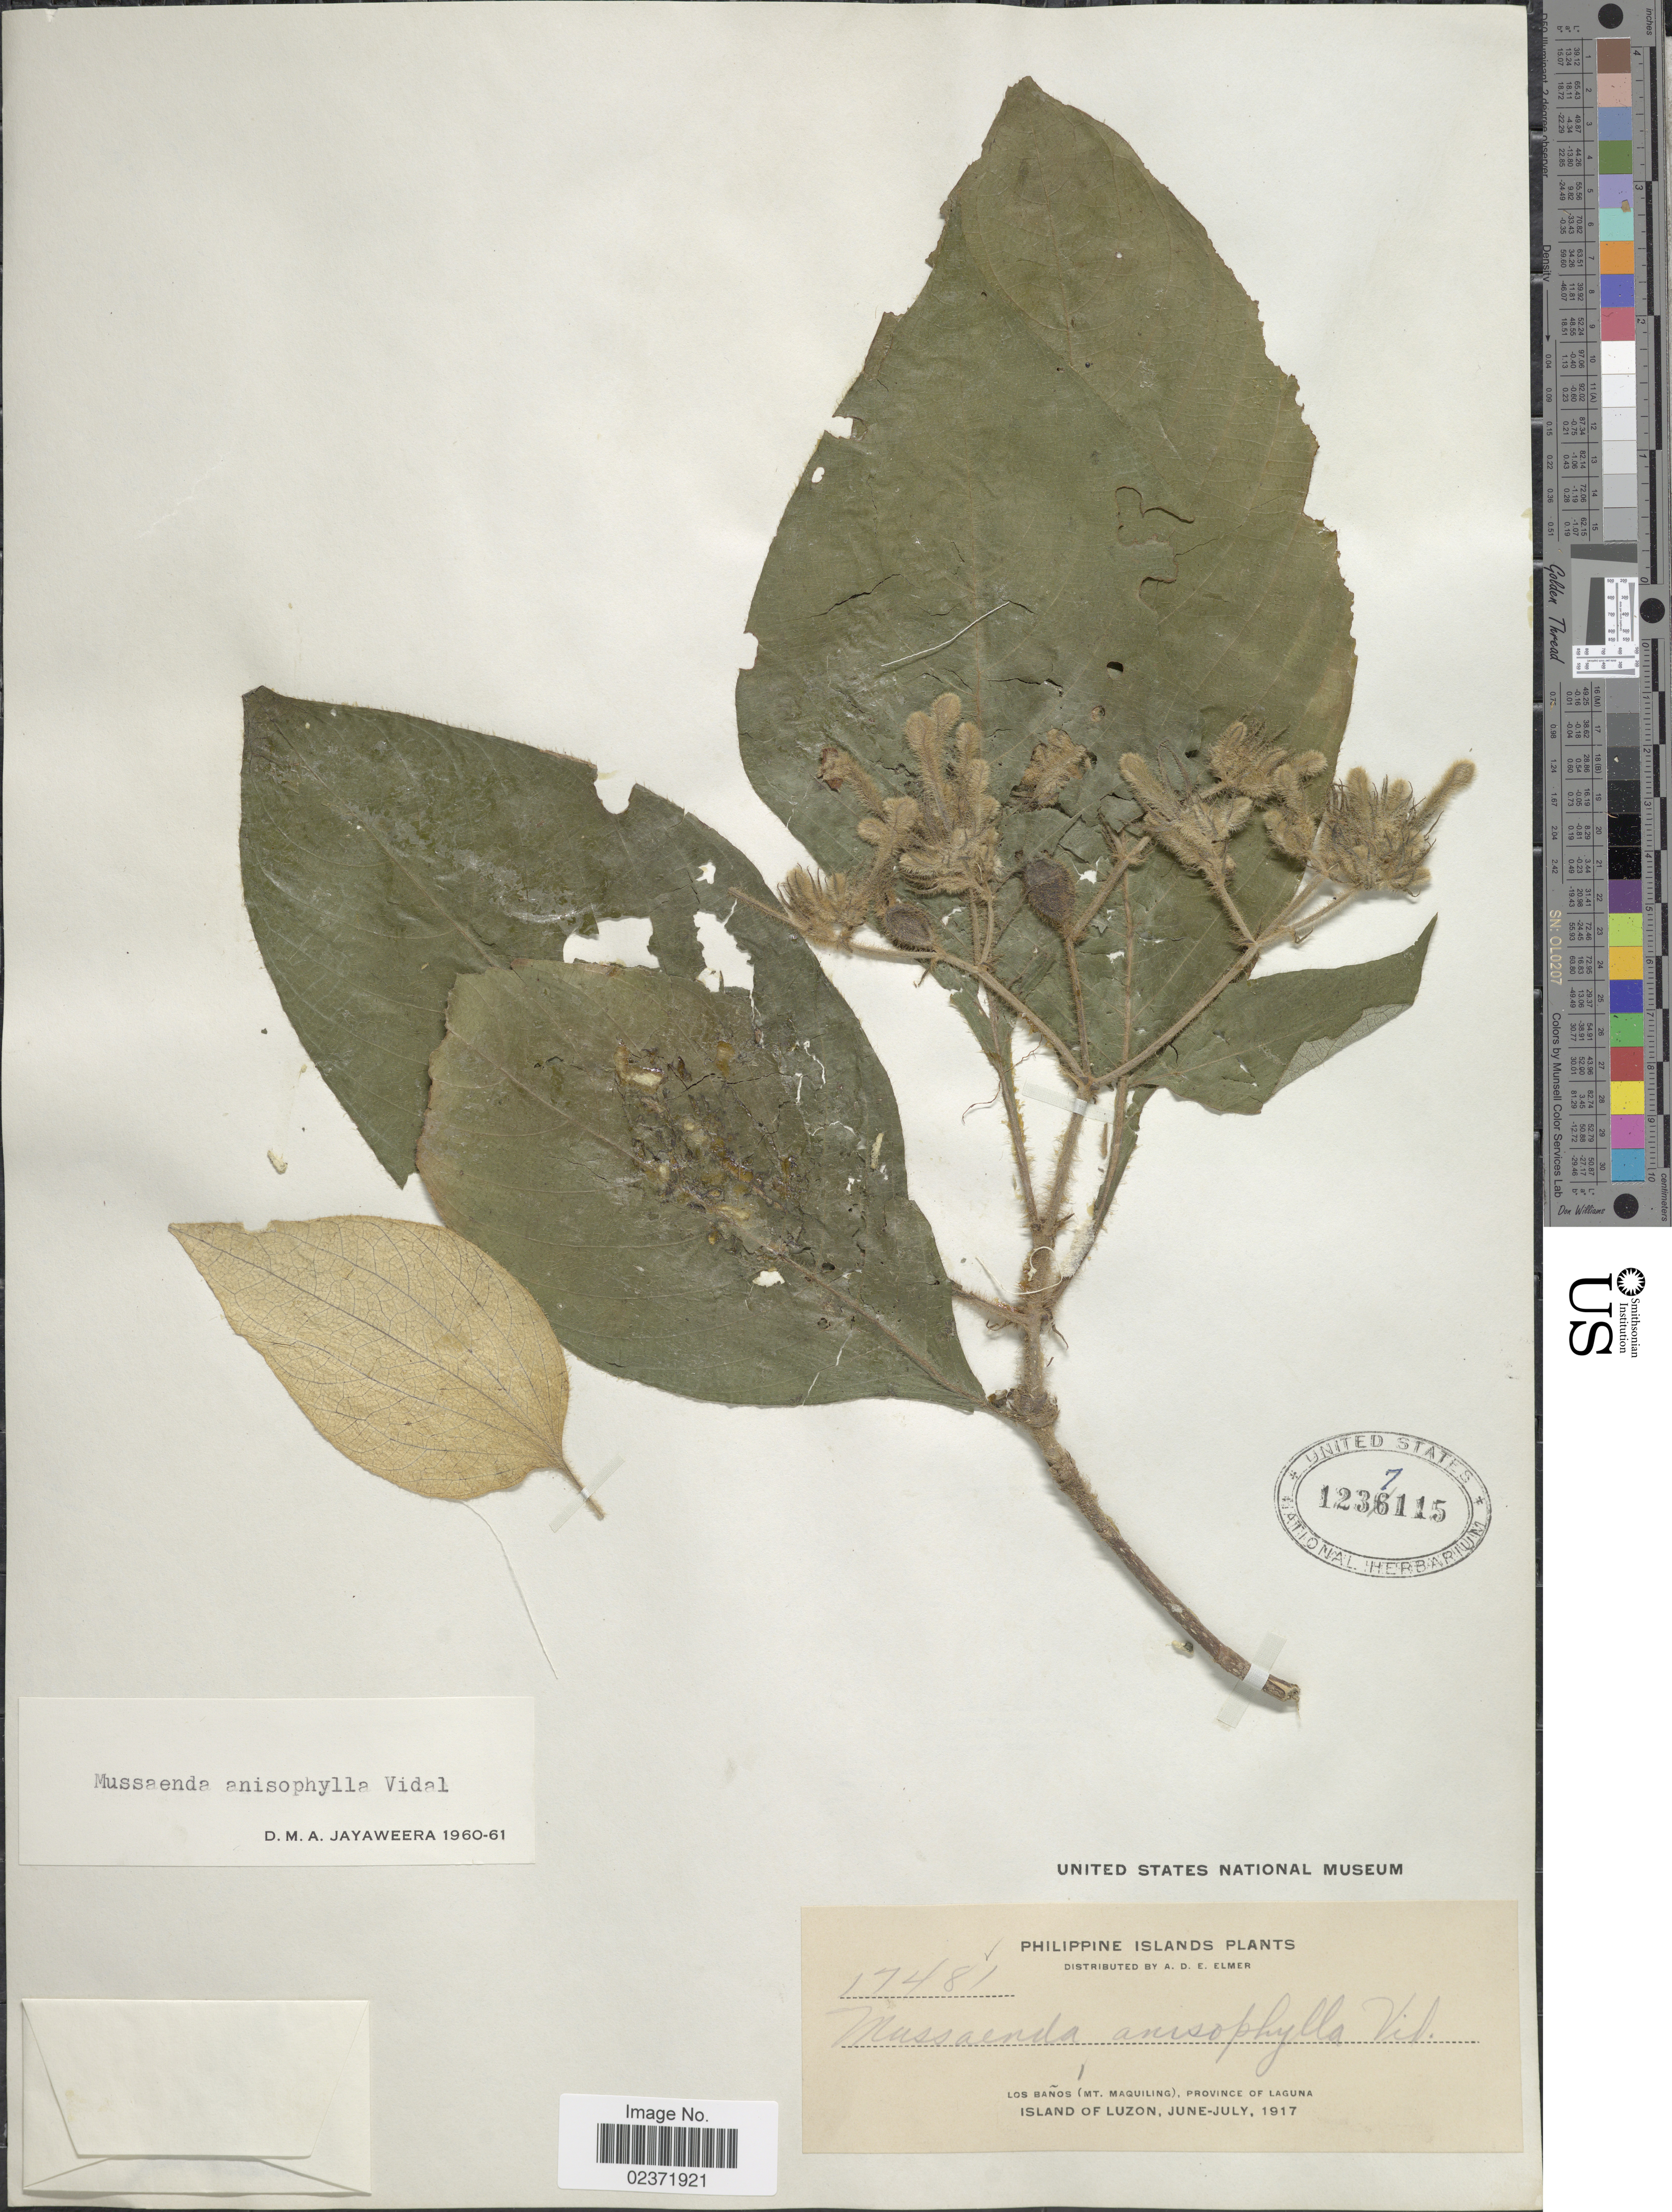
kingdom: Plantae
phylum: Tracheophyta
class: Magnoliopsida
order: Gentianales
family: Rubiaceae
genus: Mussaenda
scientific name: Mussaenda anisophylla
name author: S. Vidal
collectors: A. D. E. Elmer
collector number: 17481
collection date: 1917-06/1917-07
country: Philippines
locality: Los Banos (Mt. Maquiling), Province of Laguna, Island of Luzon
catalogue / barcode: US 1237115